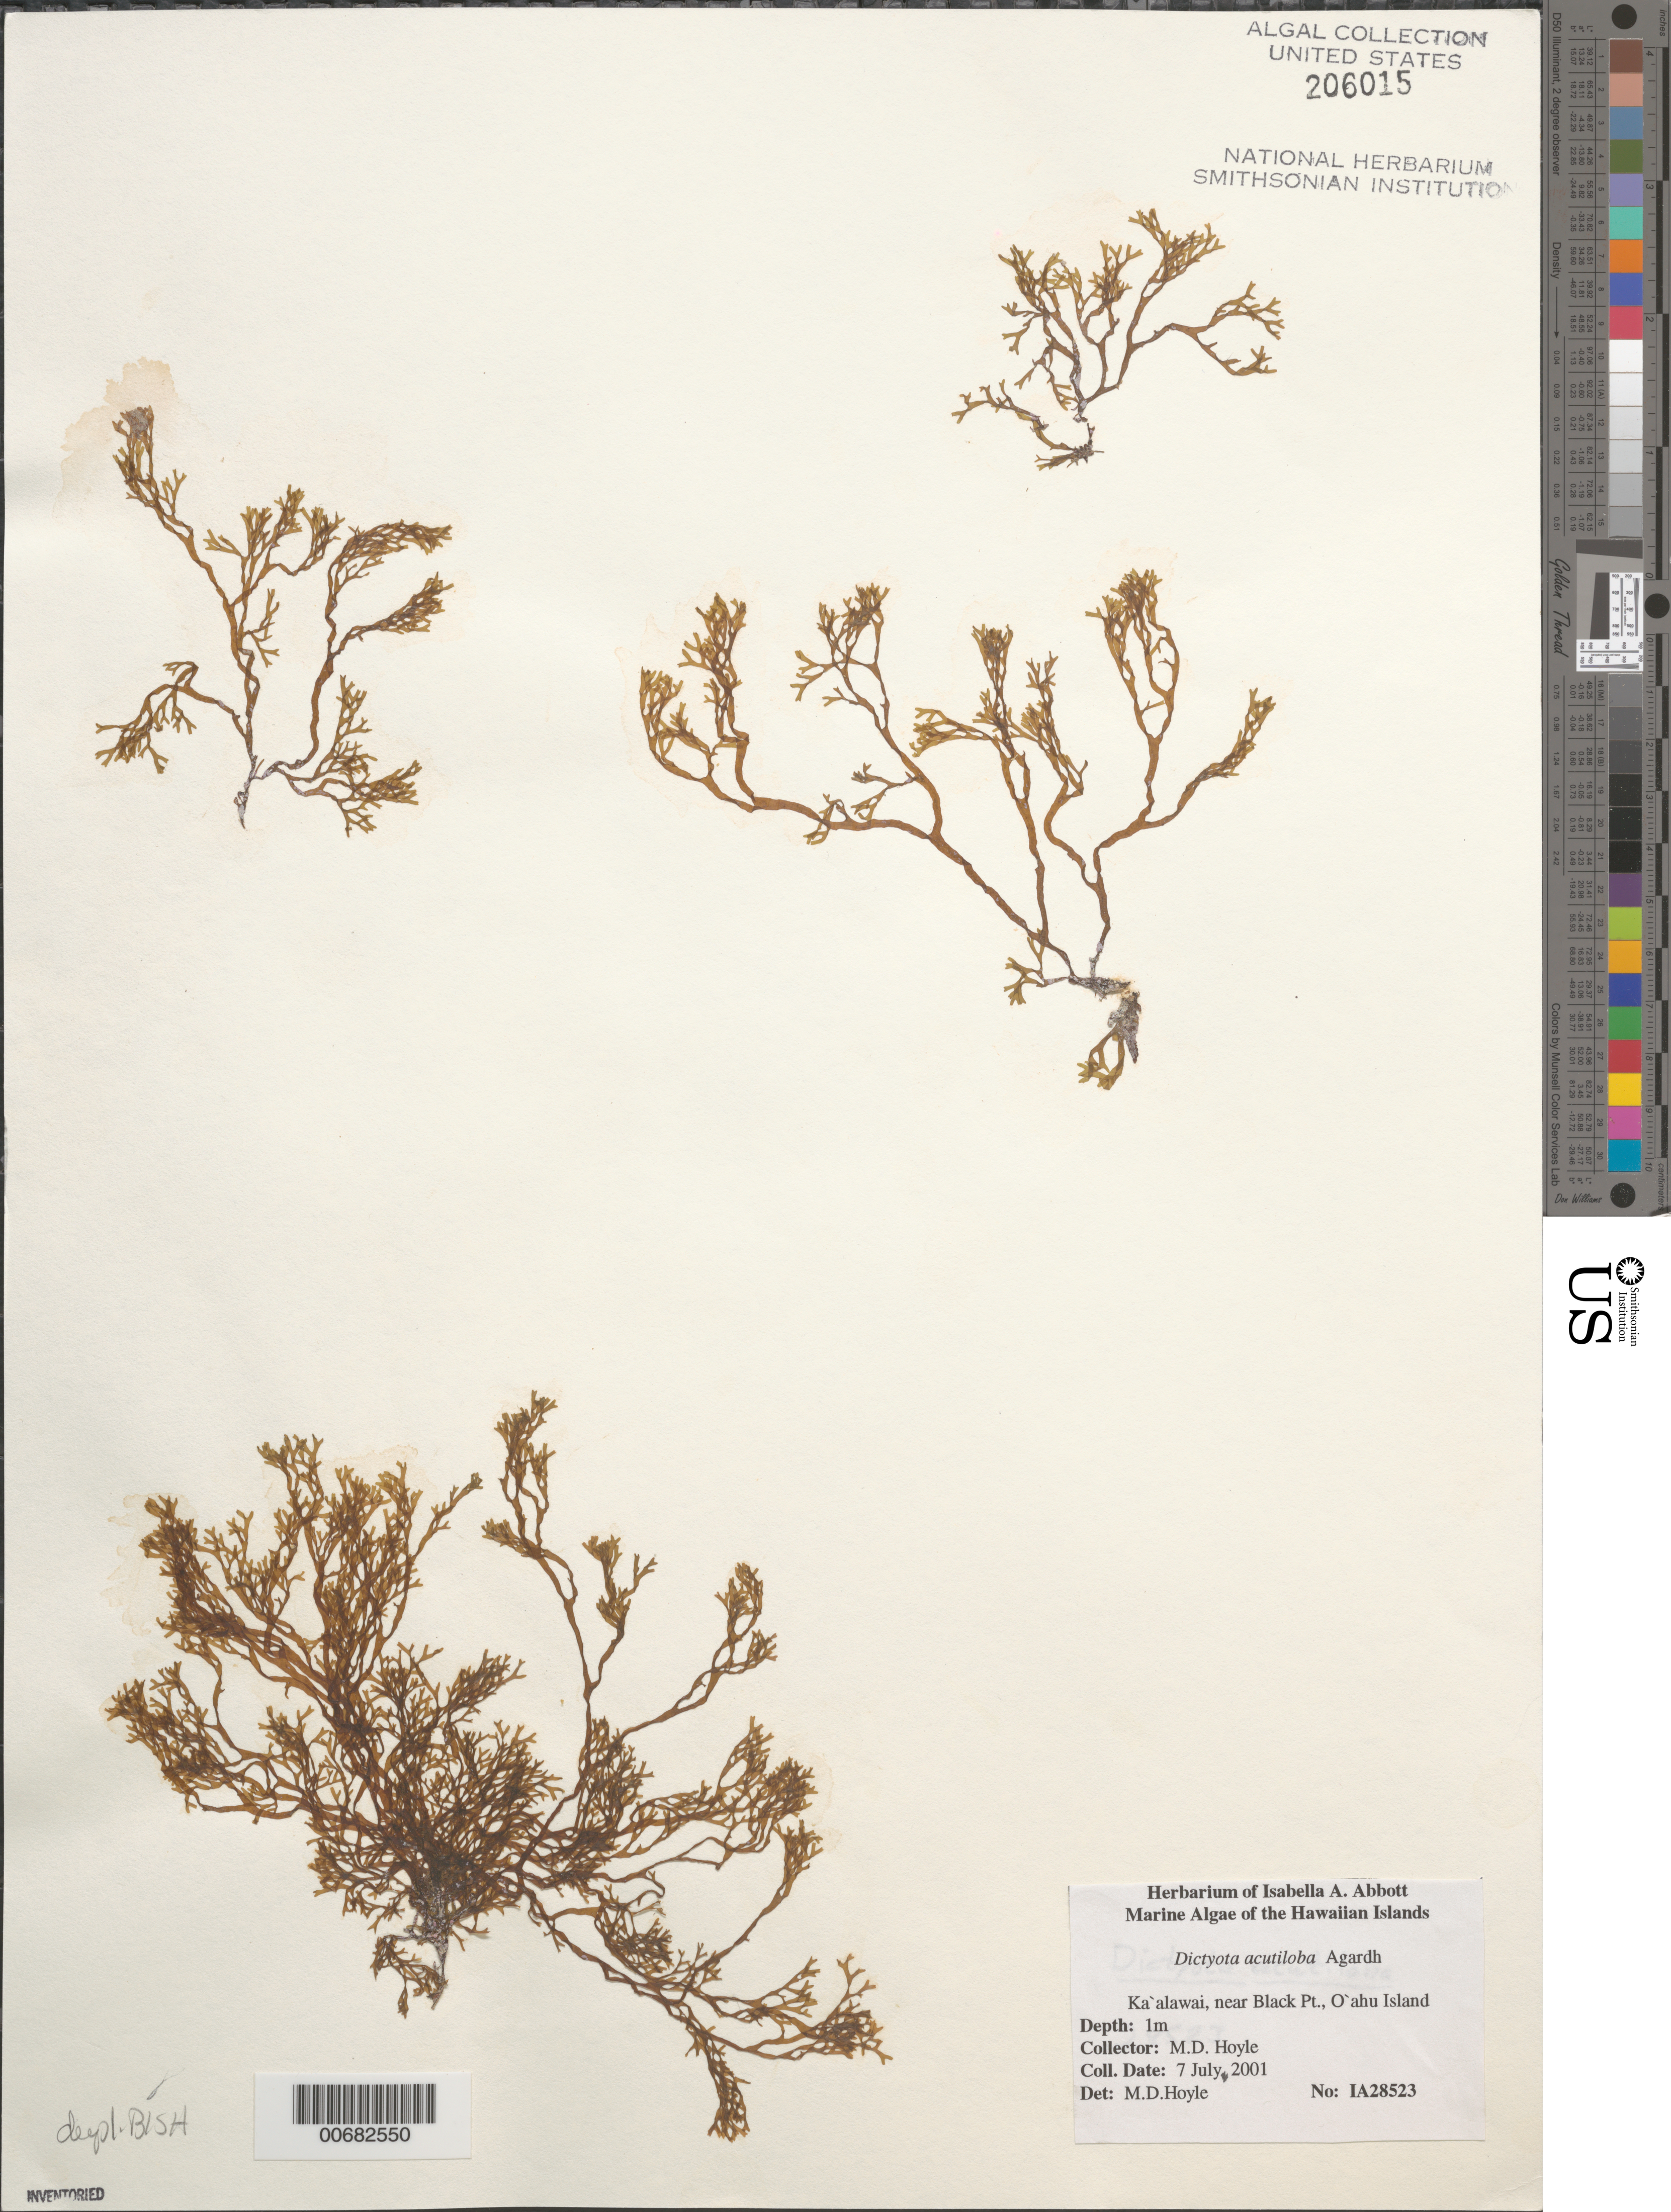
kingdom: Chromista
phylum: Ochrophyta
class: Phaeophyceae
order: Dictyotales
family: Dictyotaceae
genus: Dictyota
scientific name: Dictyota acutiloba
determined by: Hoyle, Mitchell D.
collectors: M. Hoyle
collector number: IAA 28523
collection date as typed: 07 Jul 2001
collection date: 2001-07-07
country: United States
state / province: Hawaii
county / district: Honolulu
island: Oahu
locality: Ka'alawai, near Black Point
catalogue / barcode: US 206015